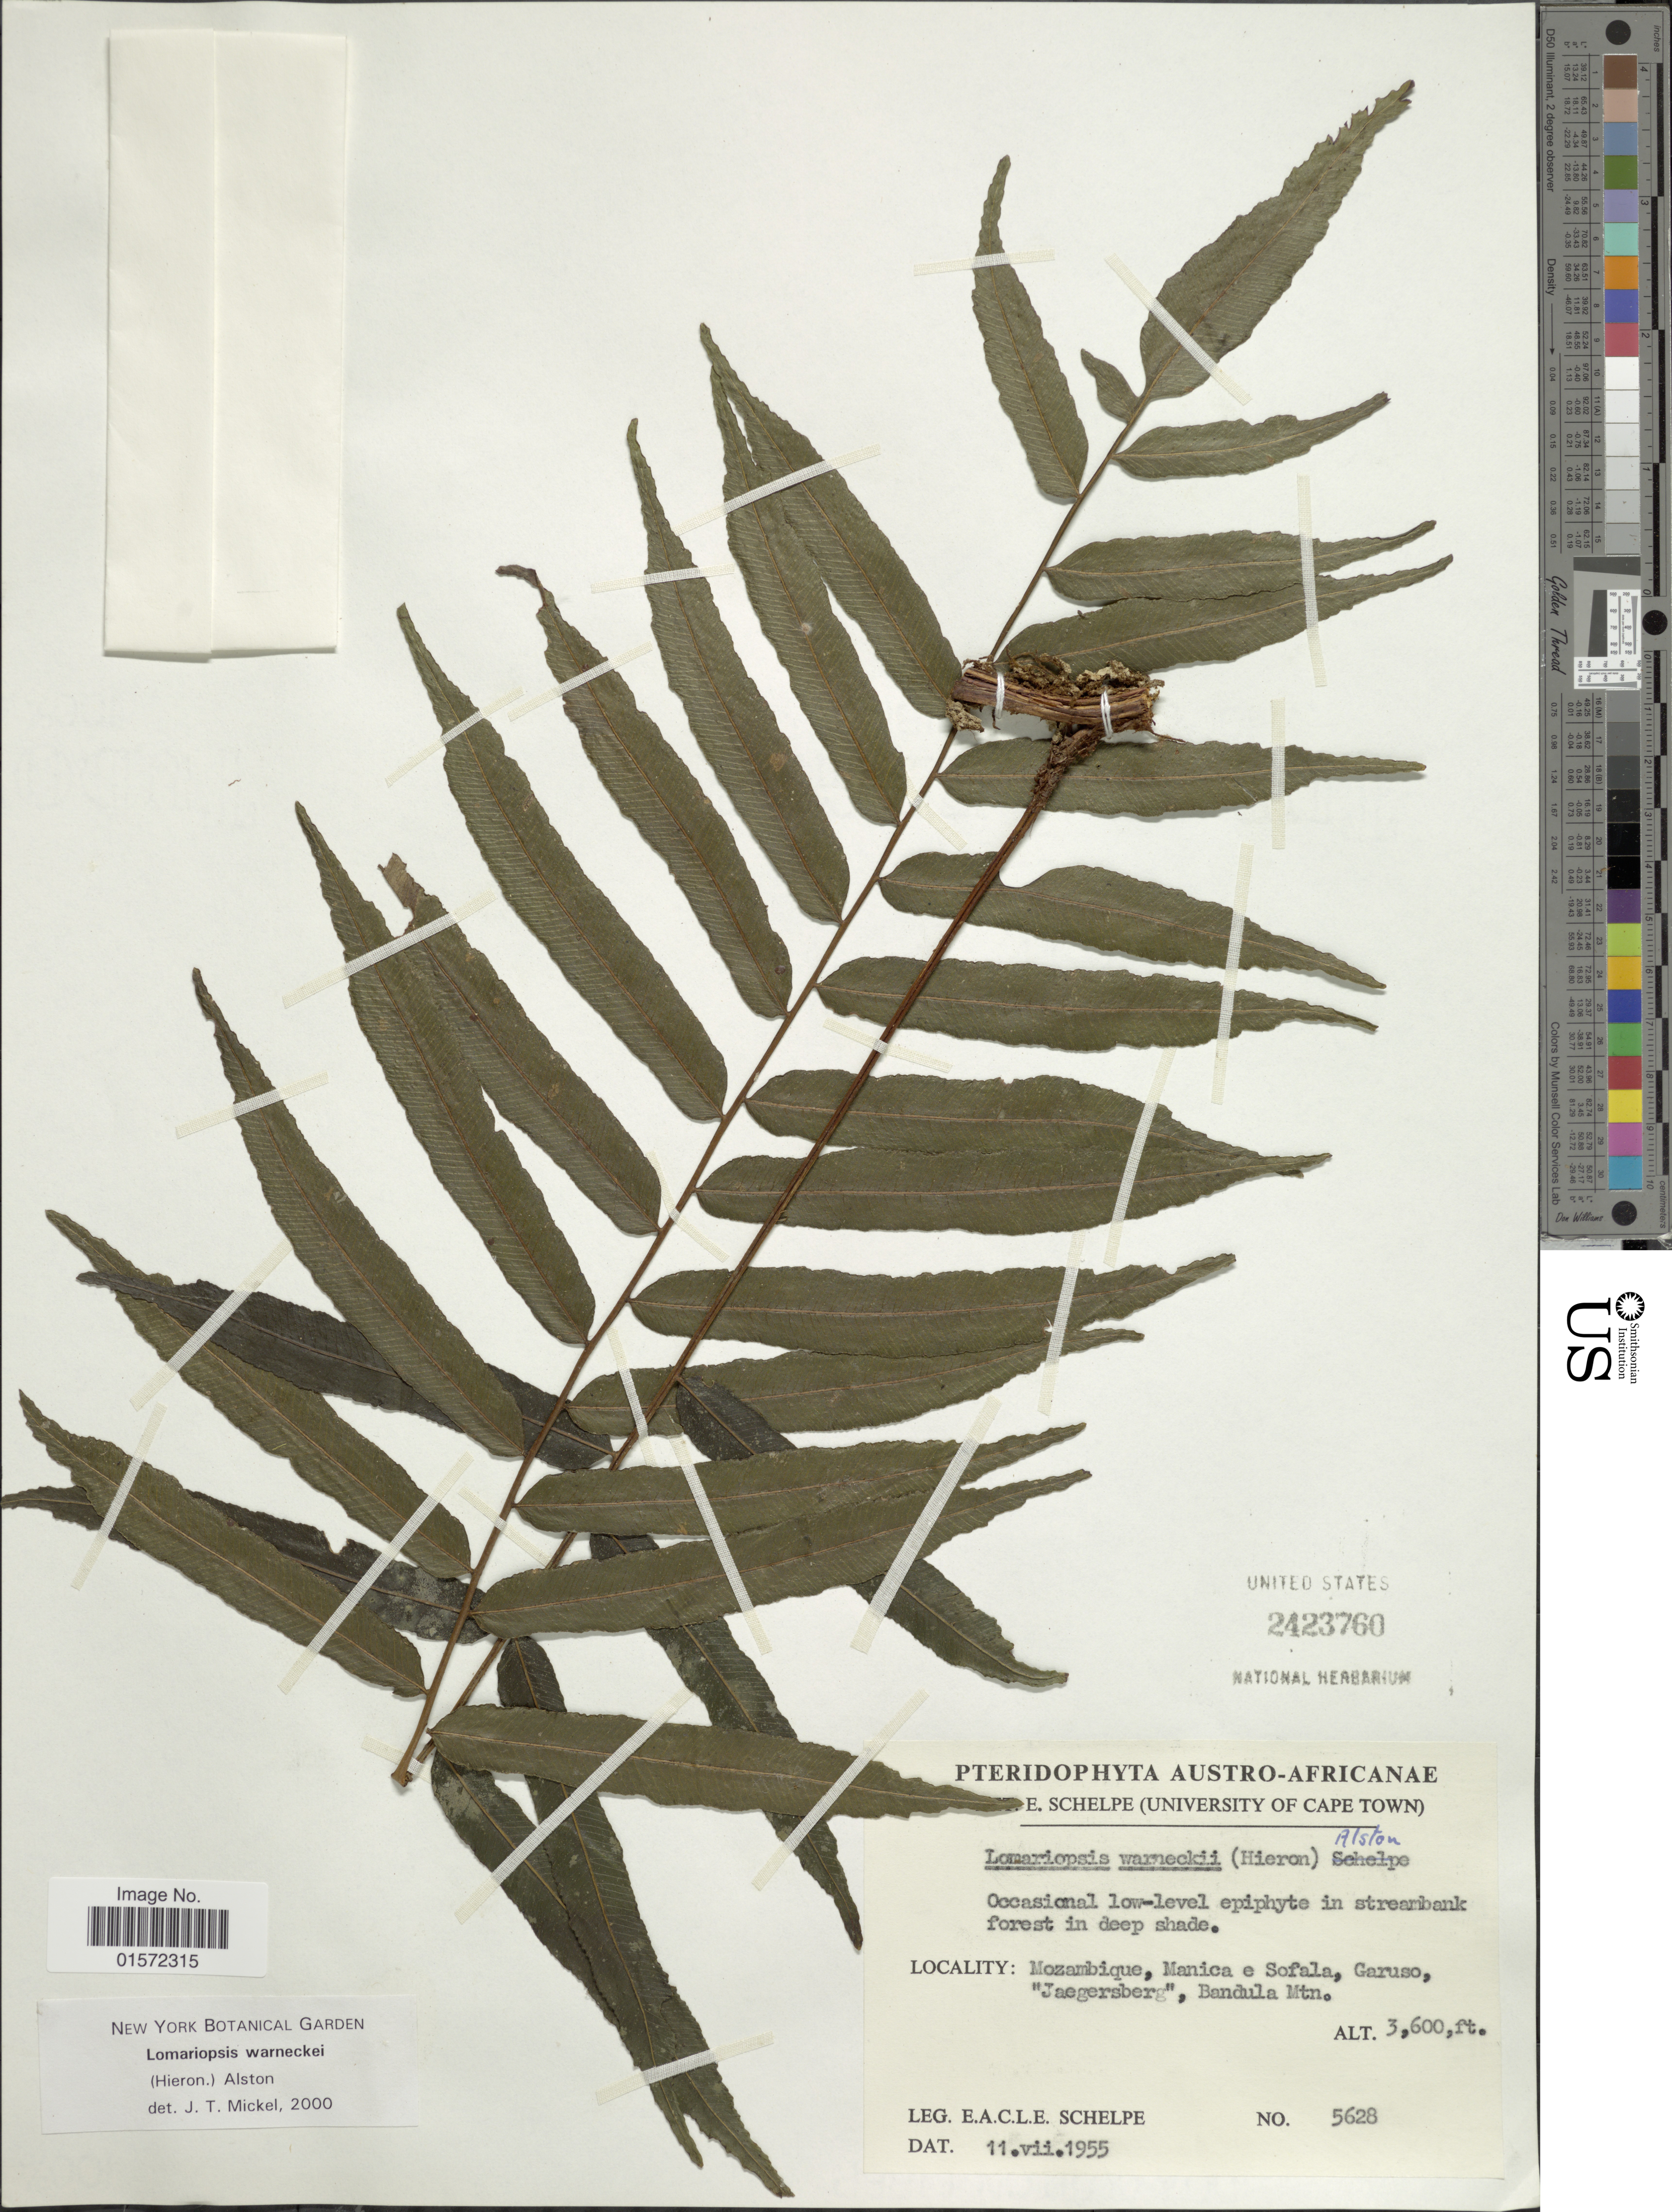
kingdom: Plantae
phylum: Tracheophyta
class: Polypodiopsida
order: Polypodiales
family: Lomariopsidaceae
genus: Lomariopsis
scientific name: Lomariopsis warneckei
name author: (Hieron.) Alston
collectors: E. A. C. L. E. Schelpe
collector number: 5628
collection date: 1955-07-11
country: Mozambique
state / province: Sofala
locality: Manica e Sofala, Garuso, "Jaegersberg", Bandula Mtn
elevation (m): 1097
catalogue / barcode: US 2423760